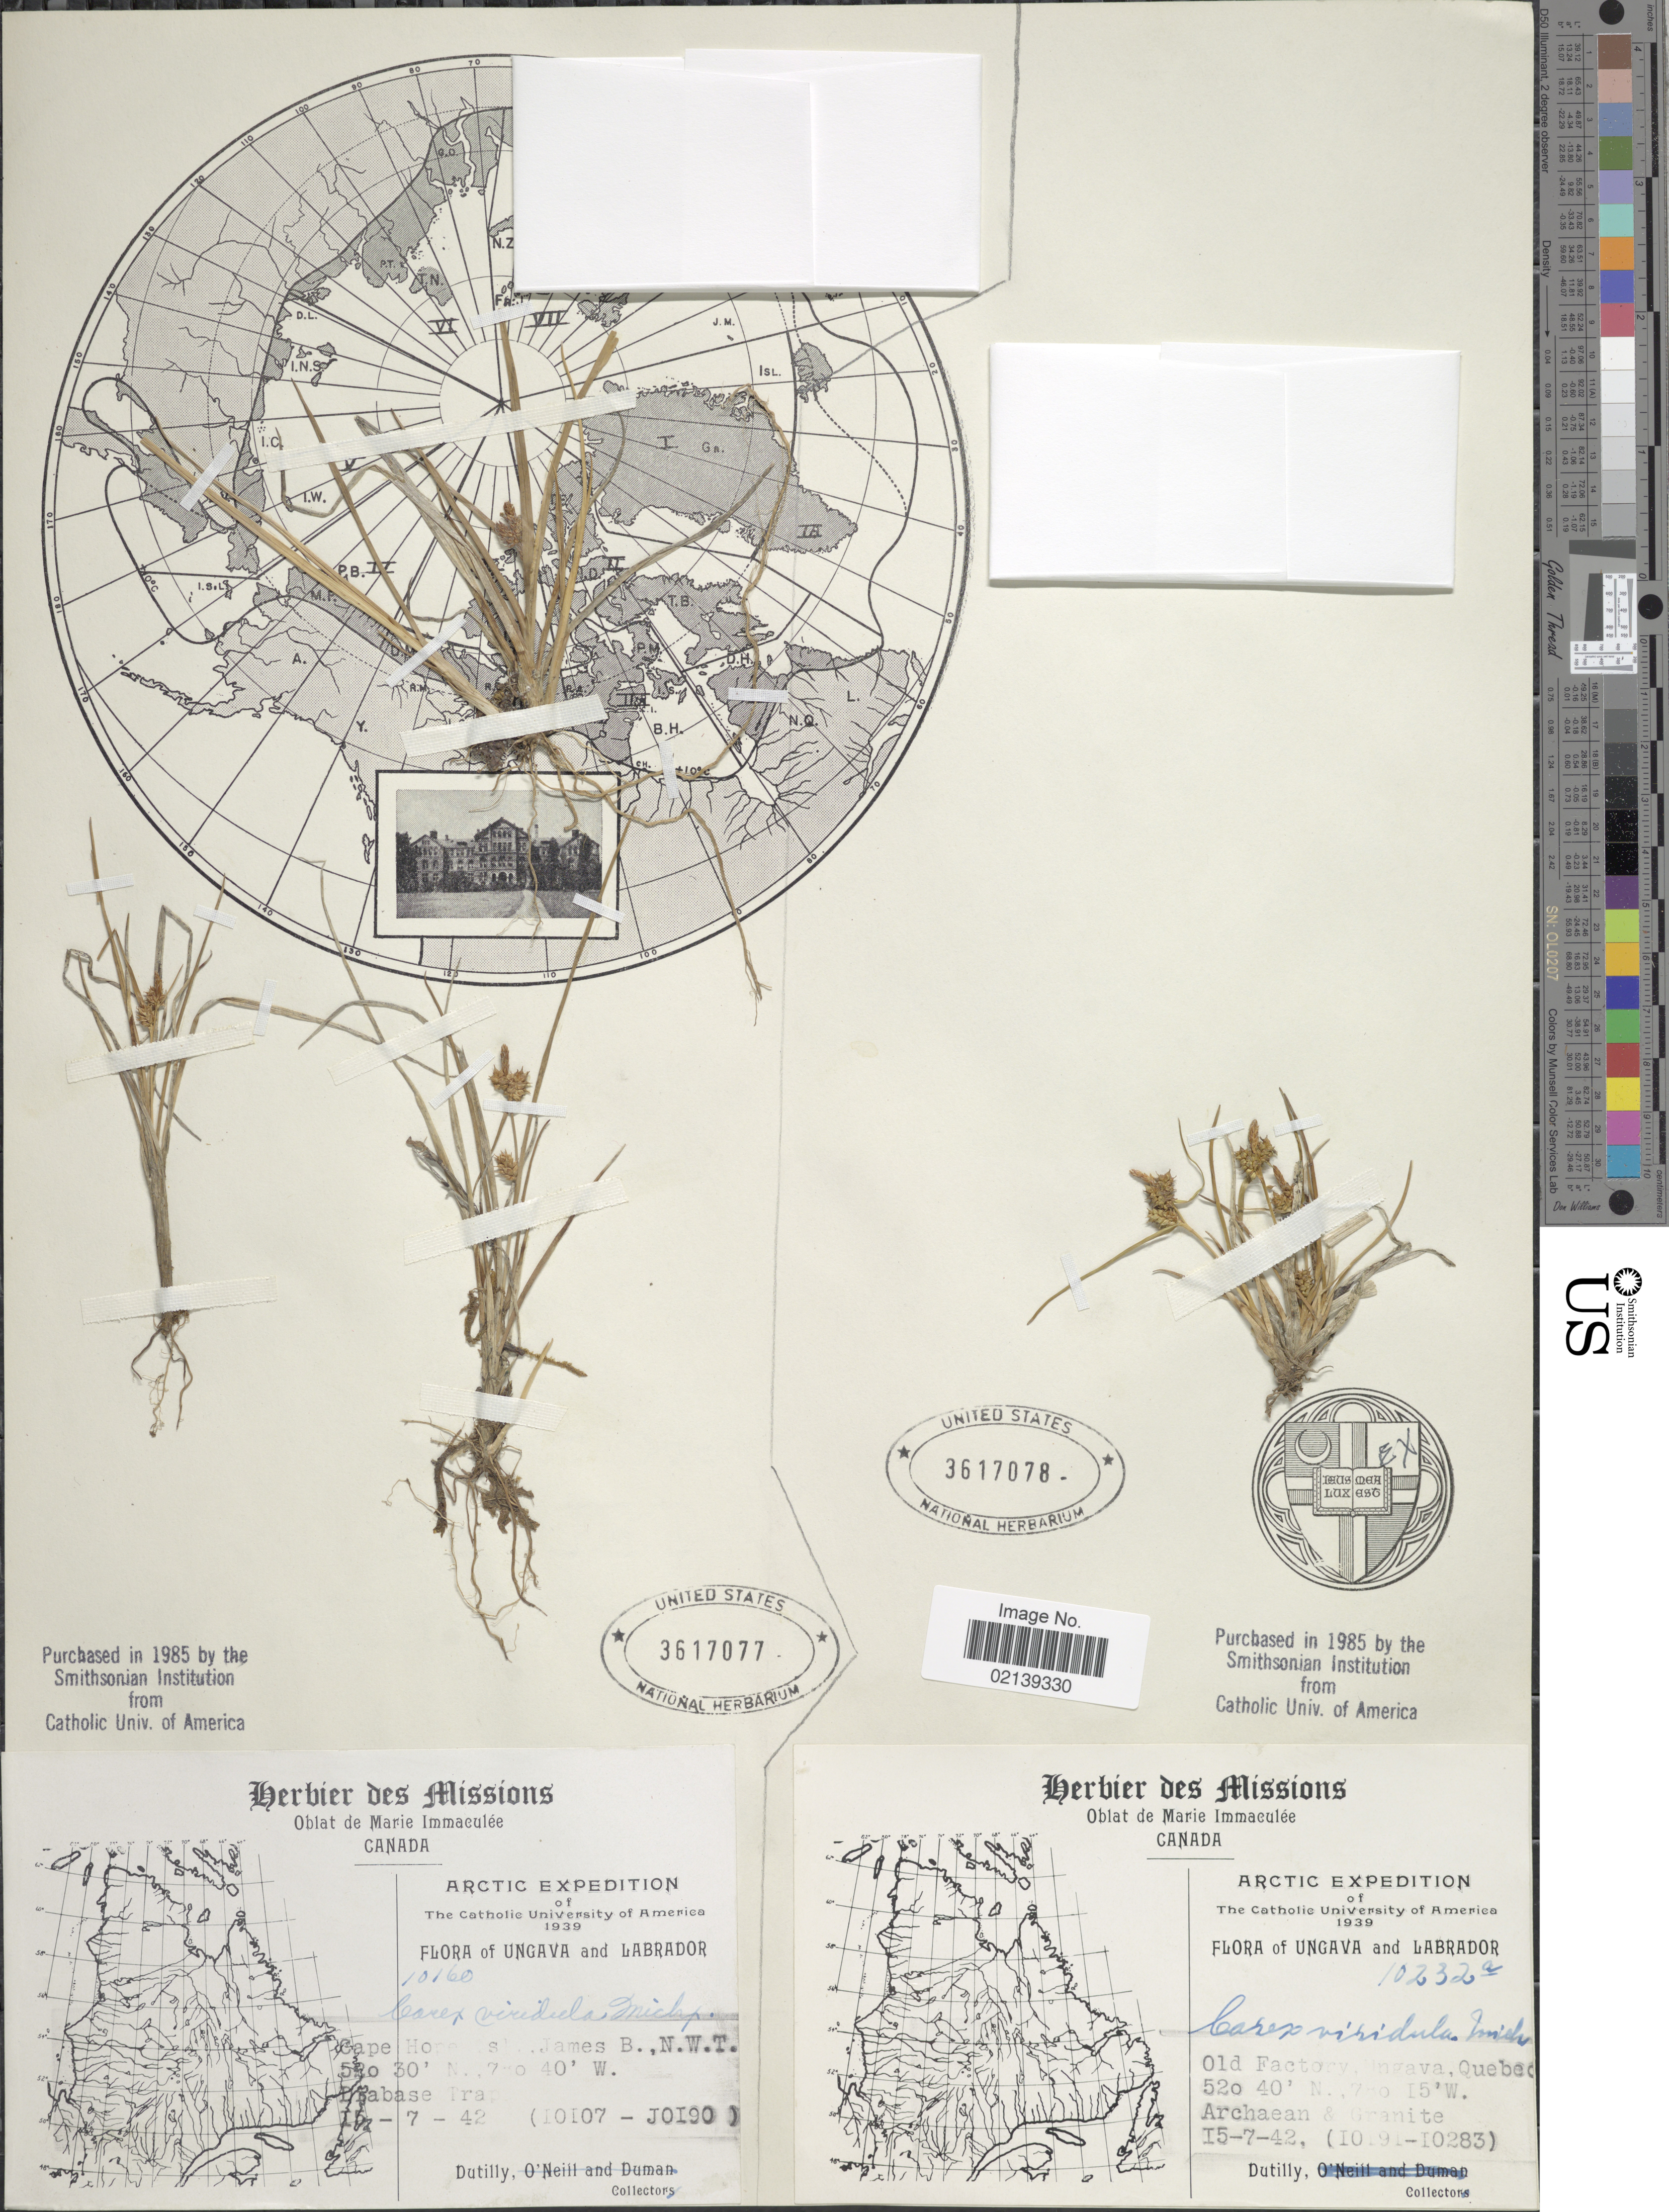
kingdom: Plantae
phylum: Tracheophyta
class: Liliopsida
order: Poales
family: Cyperaceae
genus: Carex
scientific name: Carex oederi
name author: Retz.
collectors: -. Dutilly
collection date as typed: Transcribed d/m/y: 15/7/42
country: Canada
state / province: Quebec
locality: Old Factory, Ungava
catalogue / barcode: US 3617078-2